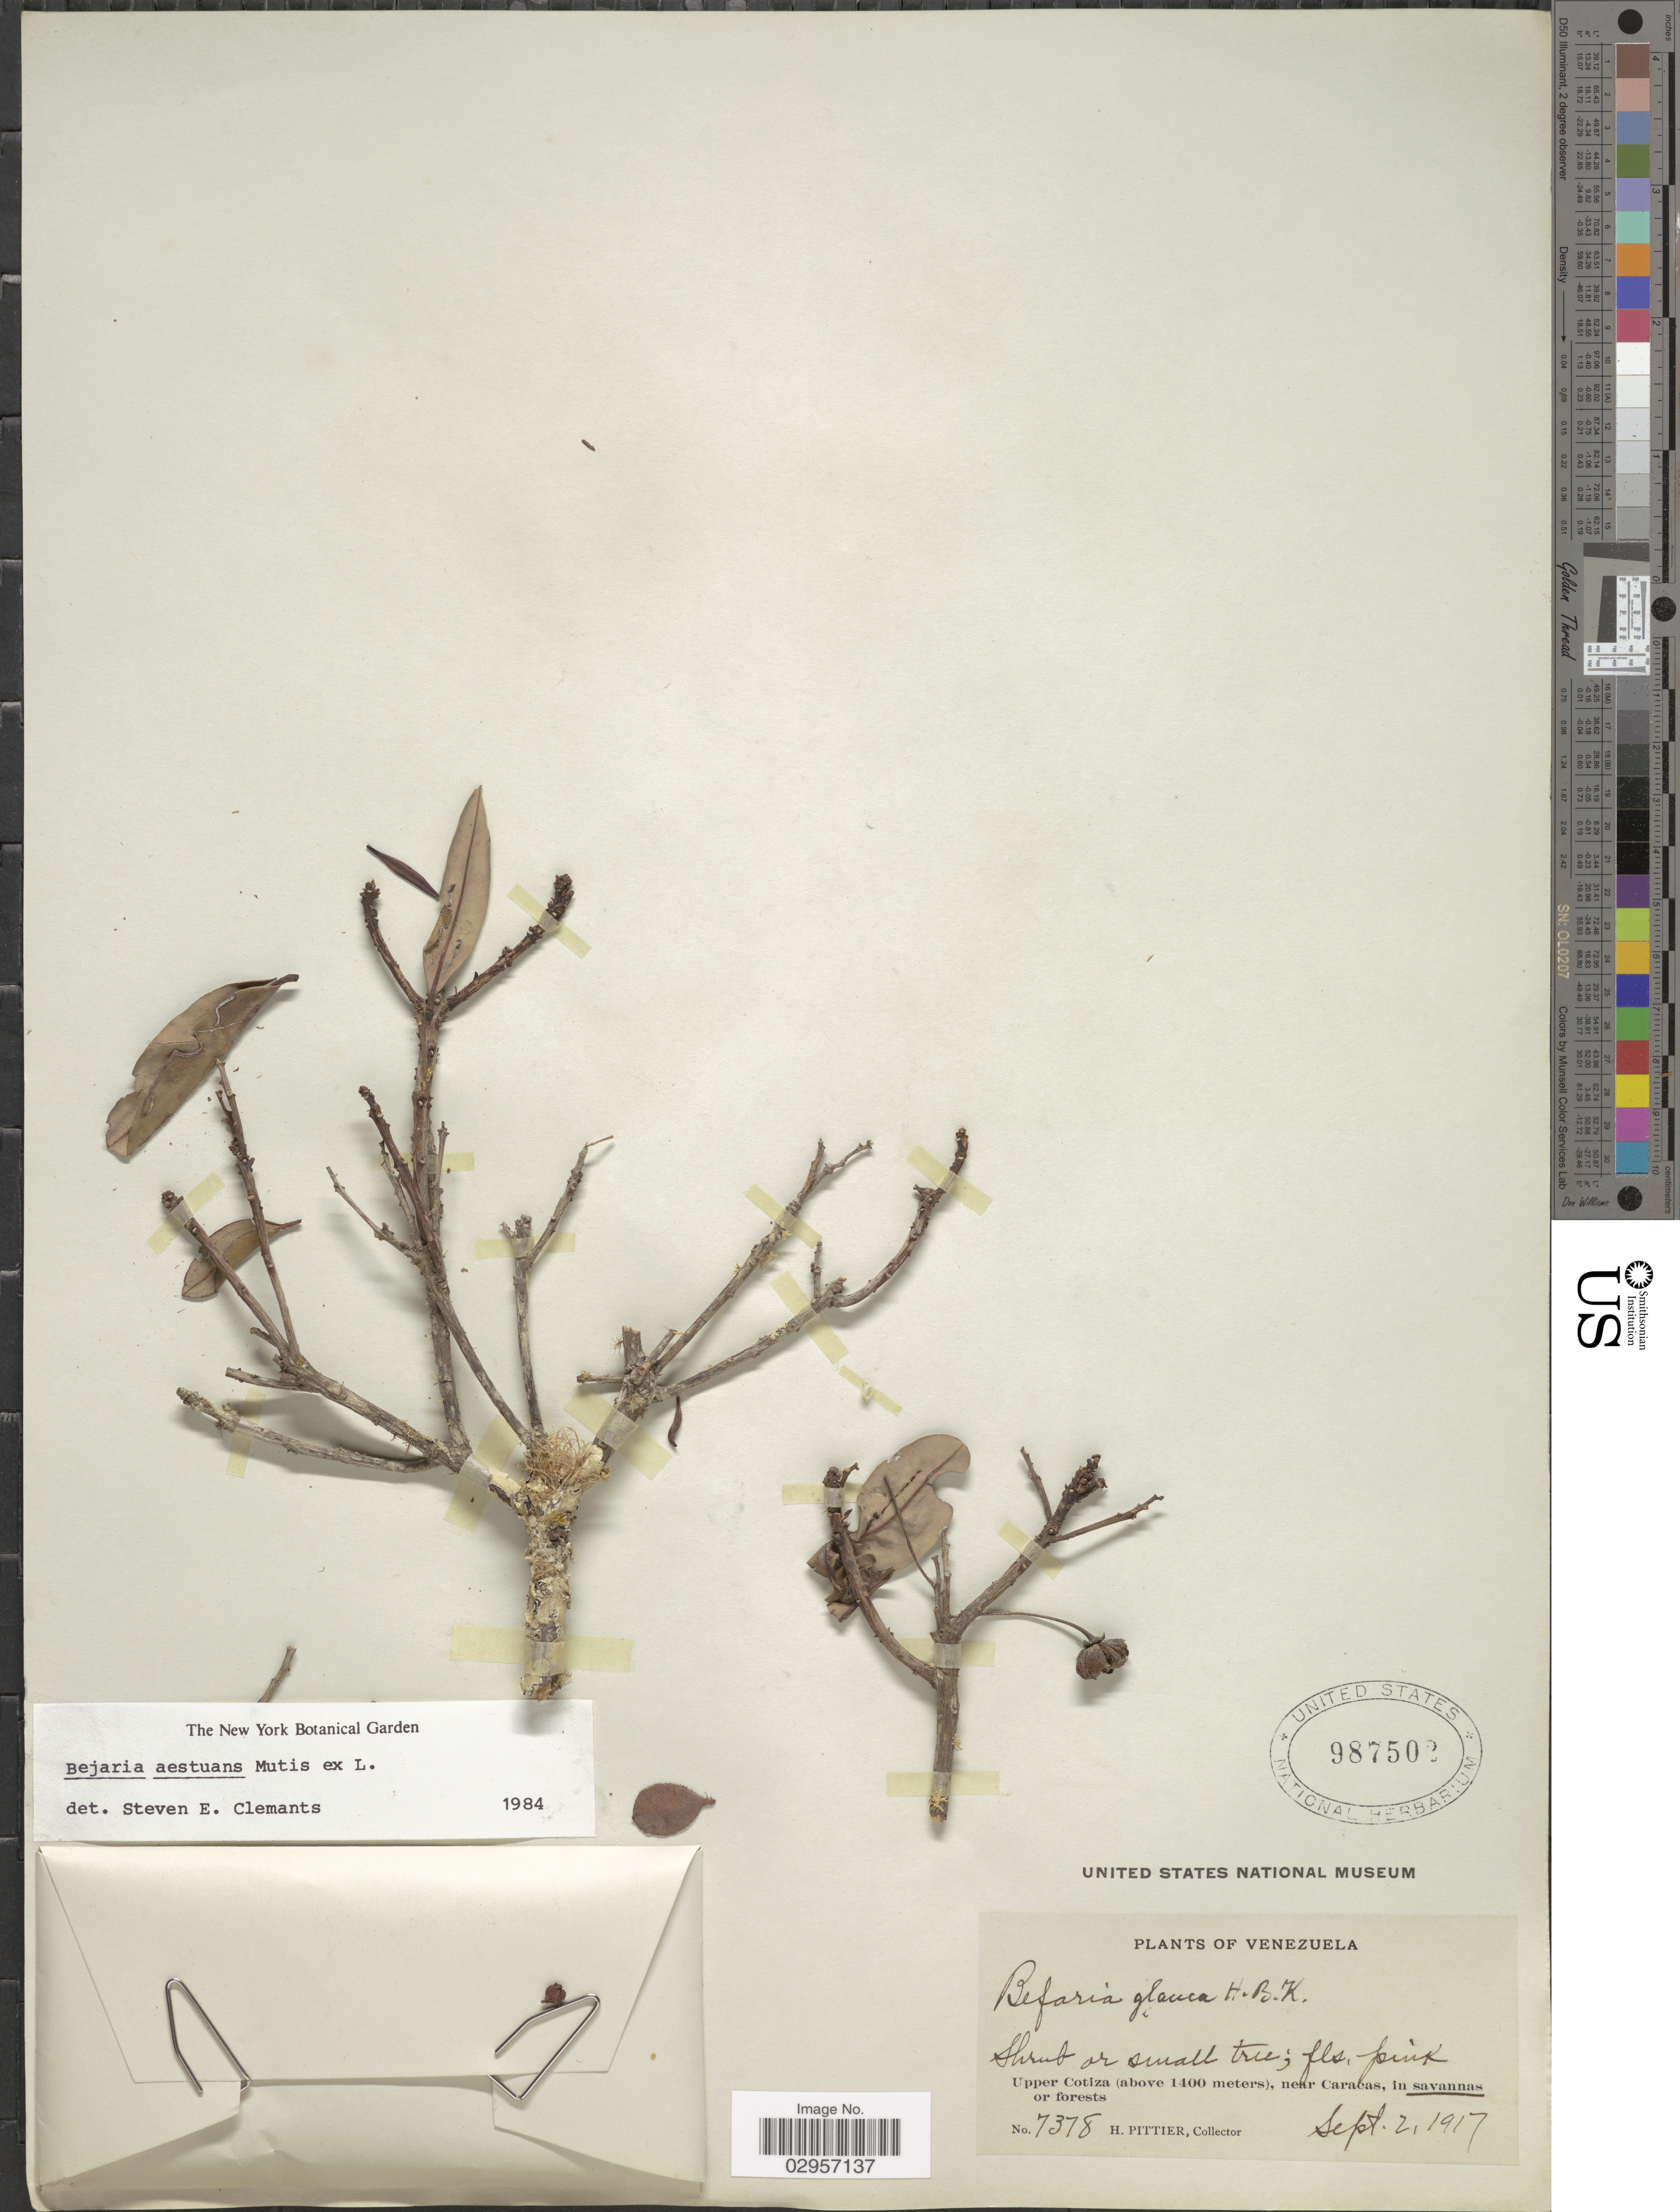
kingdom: Plantae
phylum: Tracheophyta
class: Magnoliopsida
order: Ericales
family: Ericaceae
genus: Befaria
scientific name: Befaria aestuans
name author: Mutis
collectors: H. F. Pittier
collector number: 7378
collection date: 1917-09-02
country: Venezuela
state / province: Distrito Federal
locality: Upper Cotiza, near Caracas.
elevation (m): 1400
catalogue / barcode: US 987502